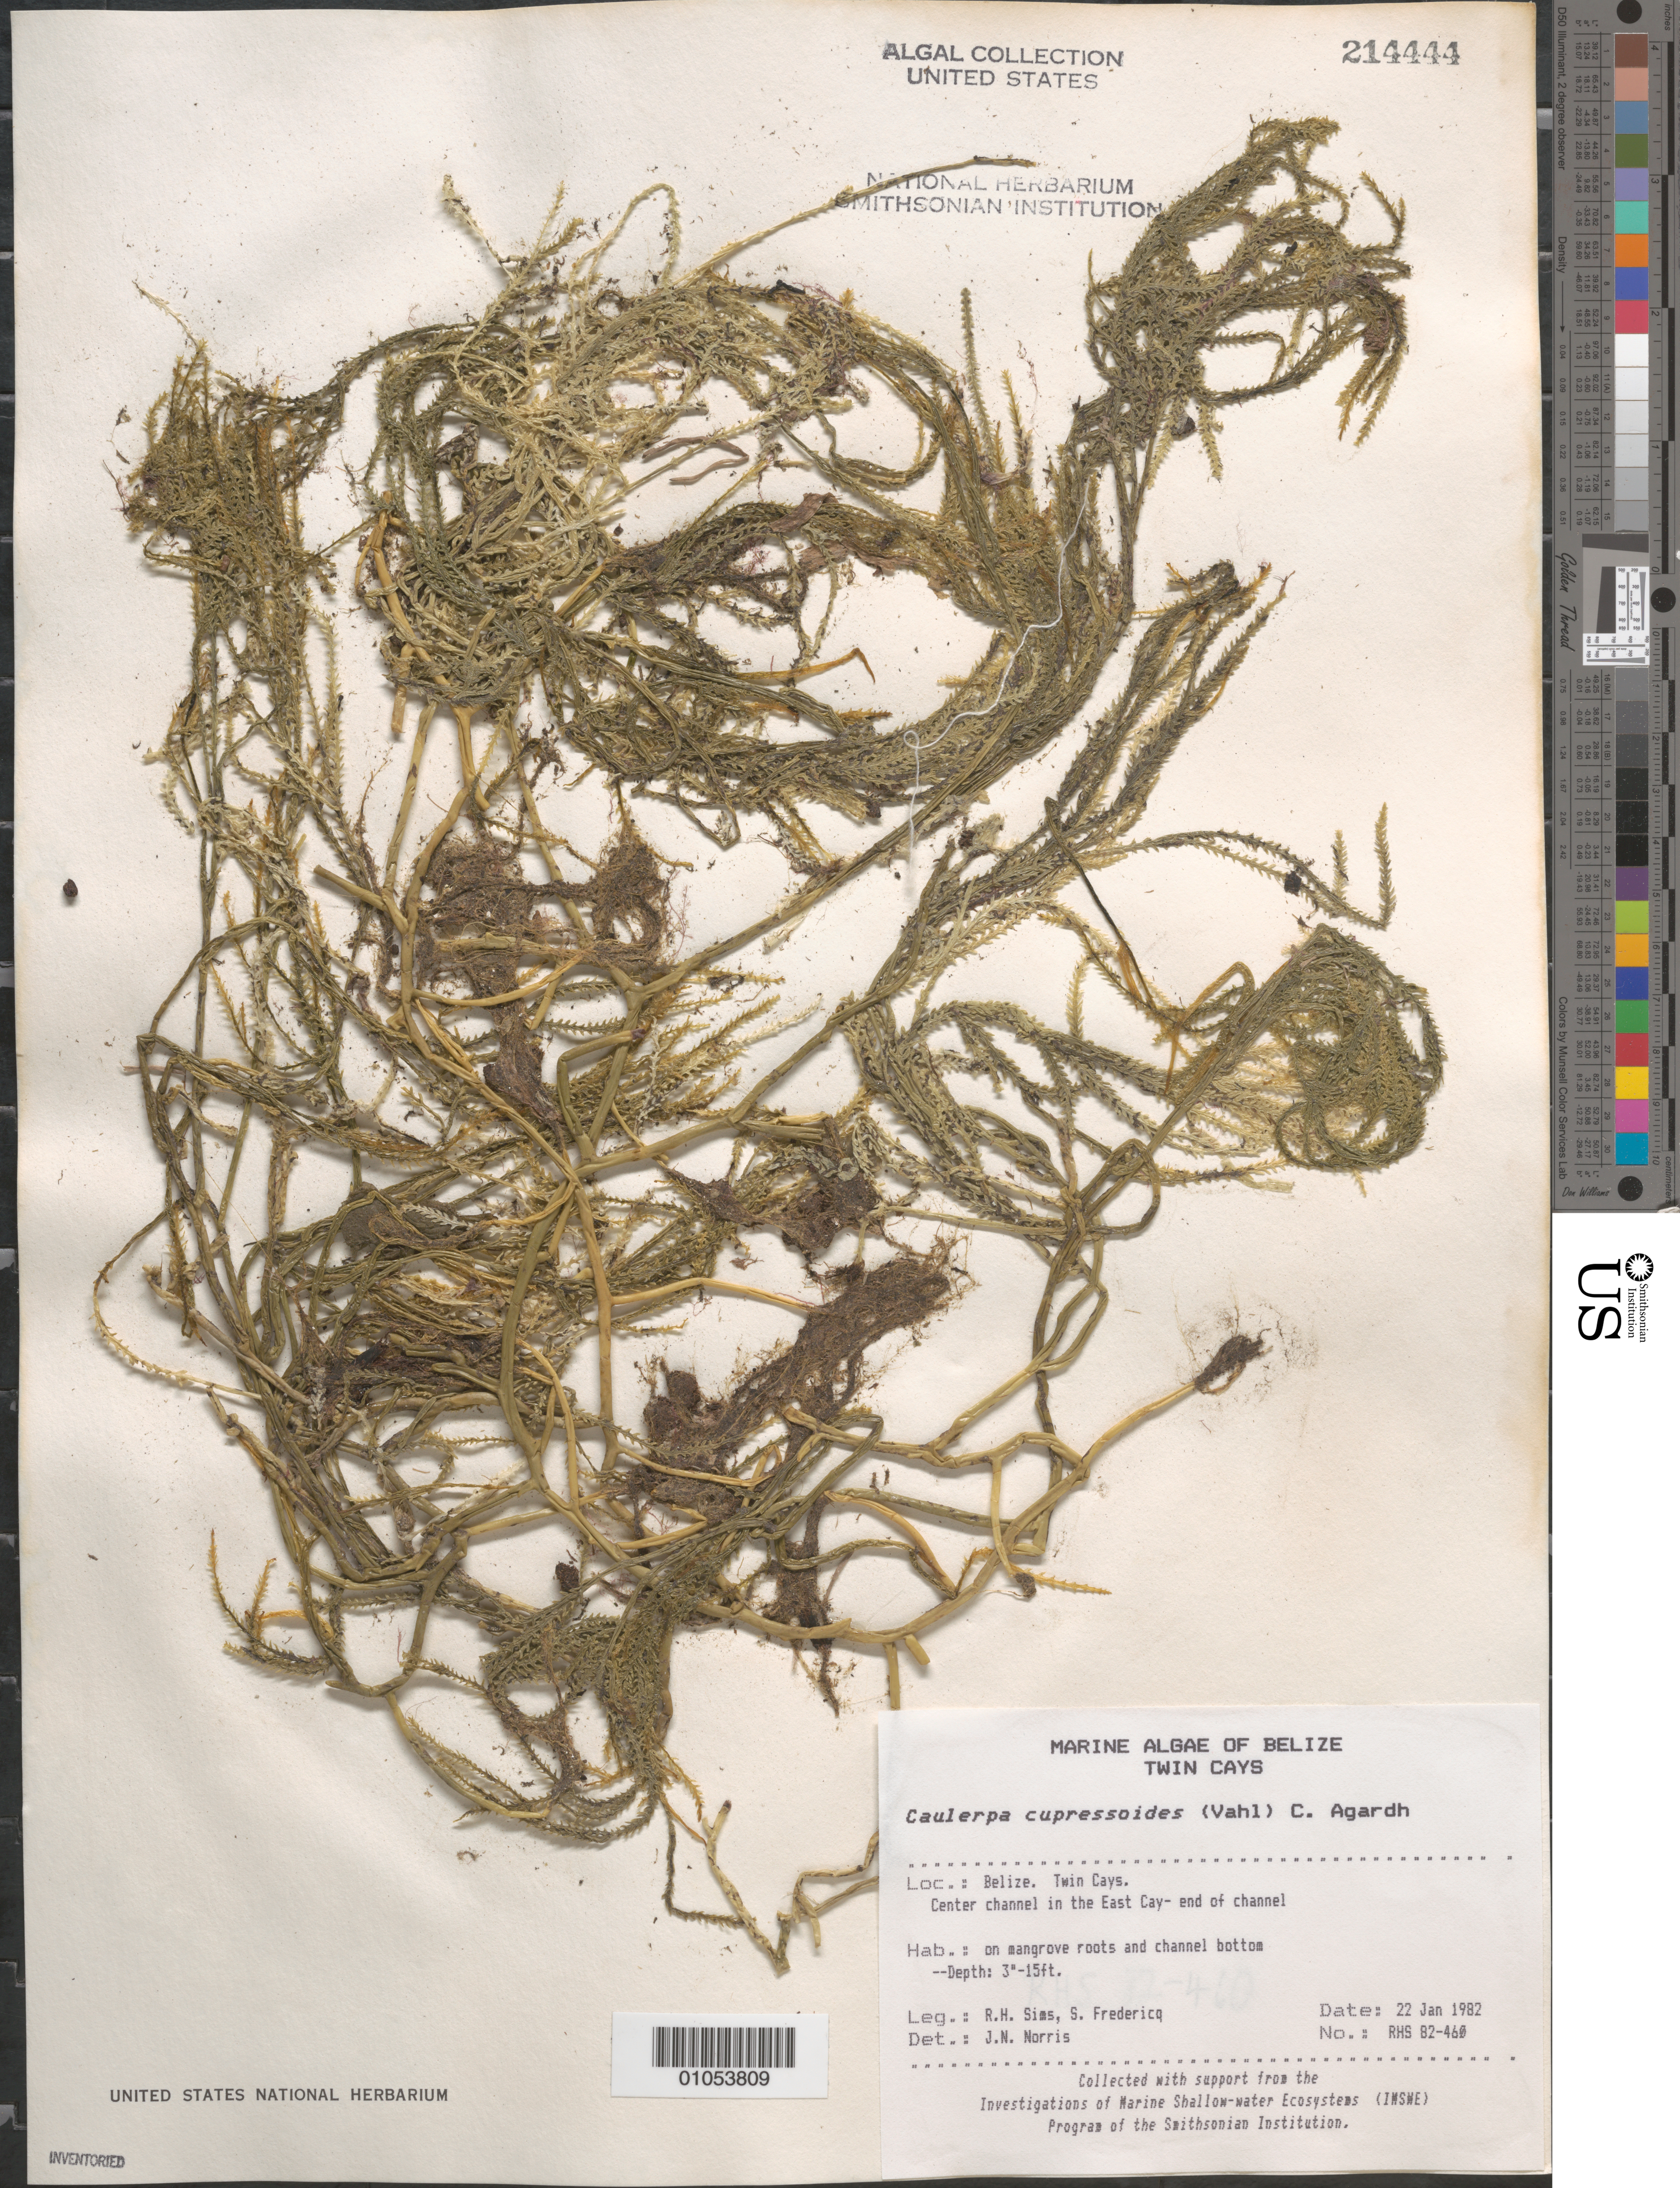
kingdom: Plantae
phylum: Chlorophyta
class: Ulvophyceae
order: Bryopsidales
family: Caulerpaceae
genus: Caulerpa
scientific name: Caulerpa cupressoides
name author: (Vahl) C. Agardh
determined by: Norris, James N.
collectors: R. H. Sims & S. Fredericq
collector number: RHS 82-460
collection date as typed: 22 Jan 1982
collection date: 1982-01-22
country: Belize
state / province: Stann Creek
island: Twin Cays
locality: Center channel in the East Cay end of channel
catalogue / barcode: US 214444